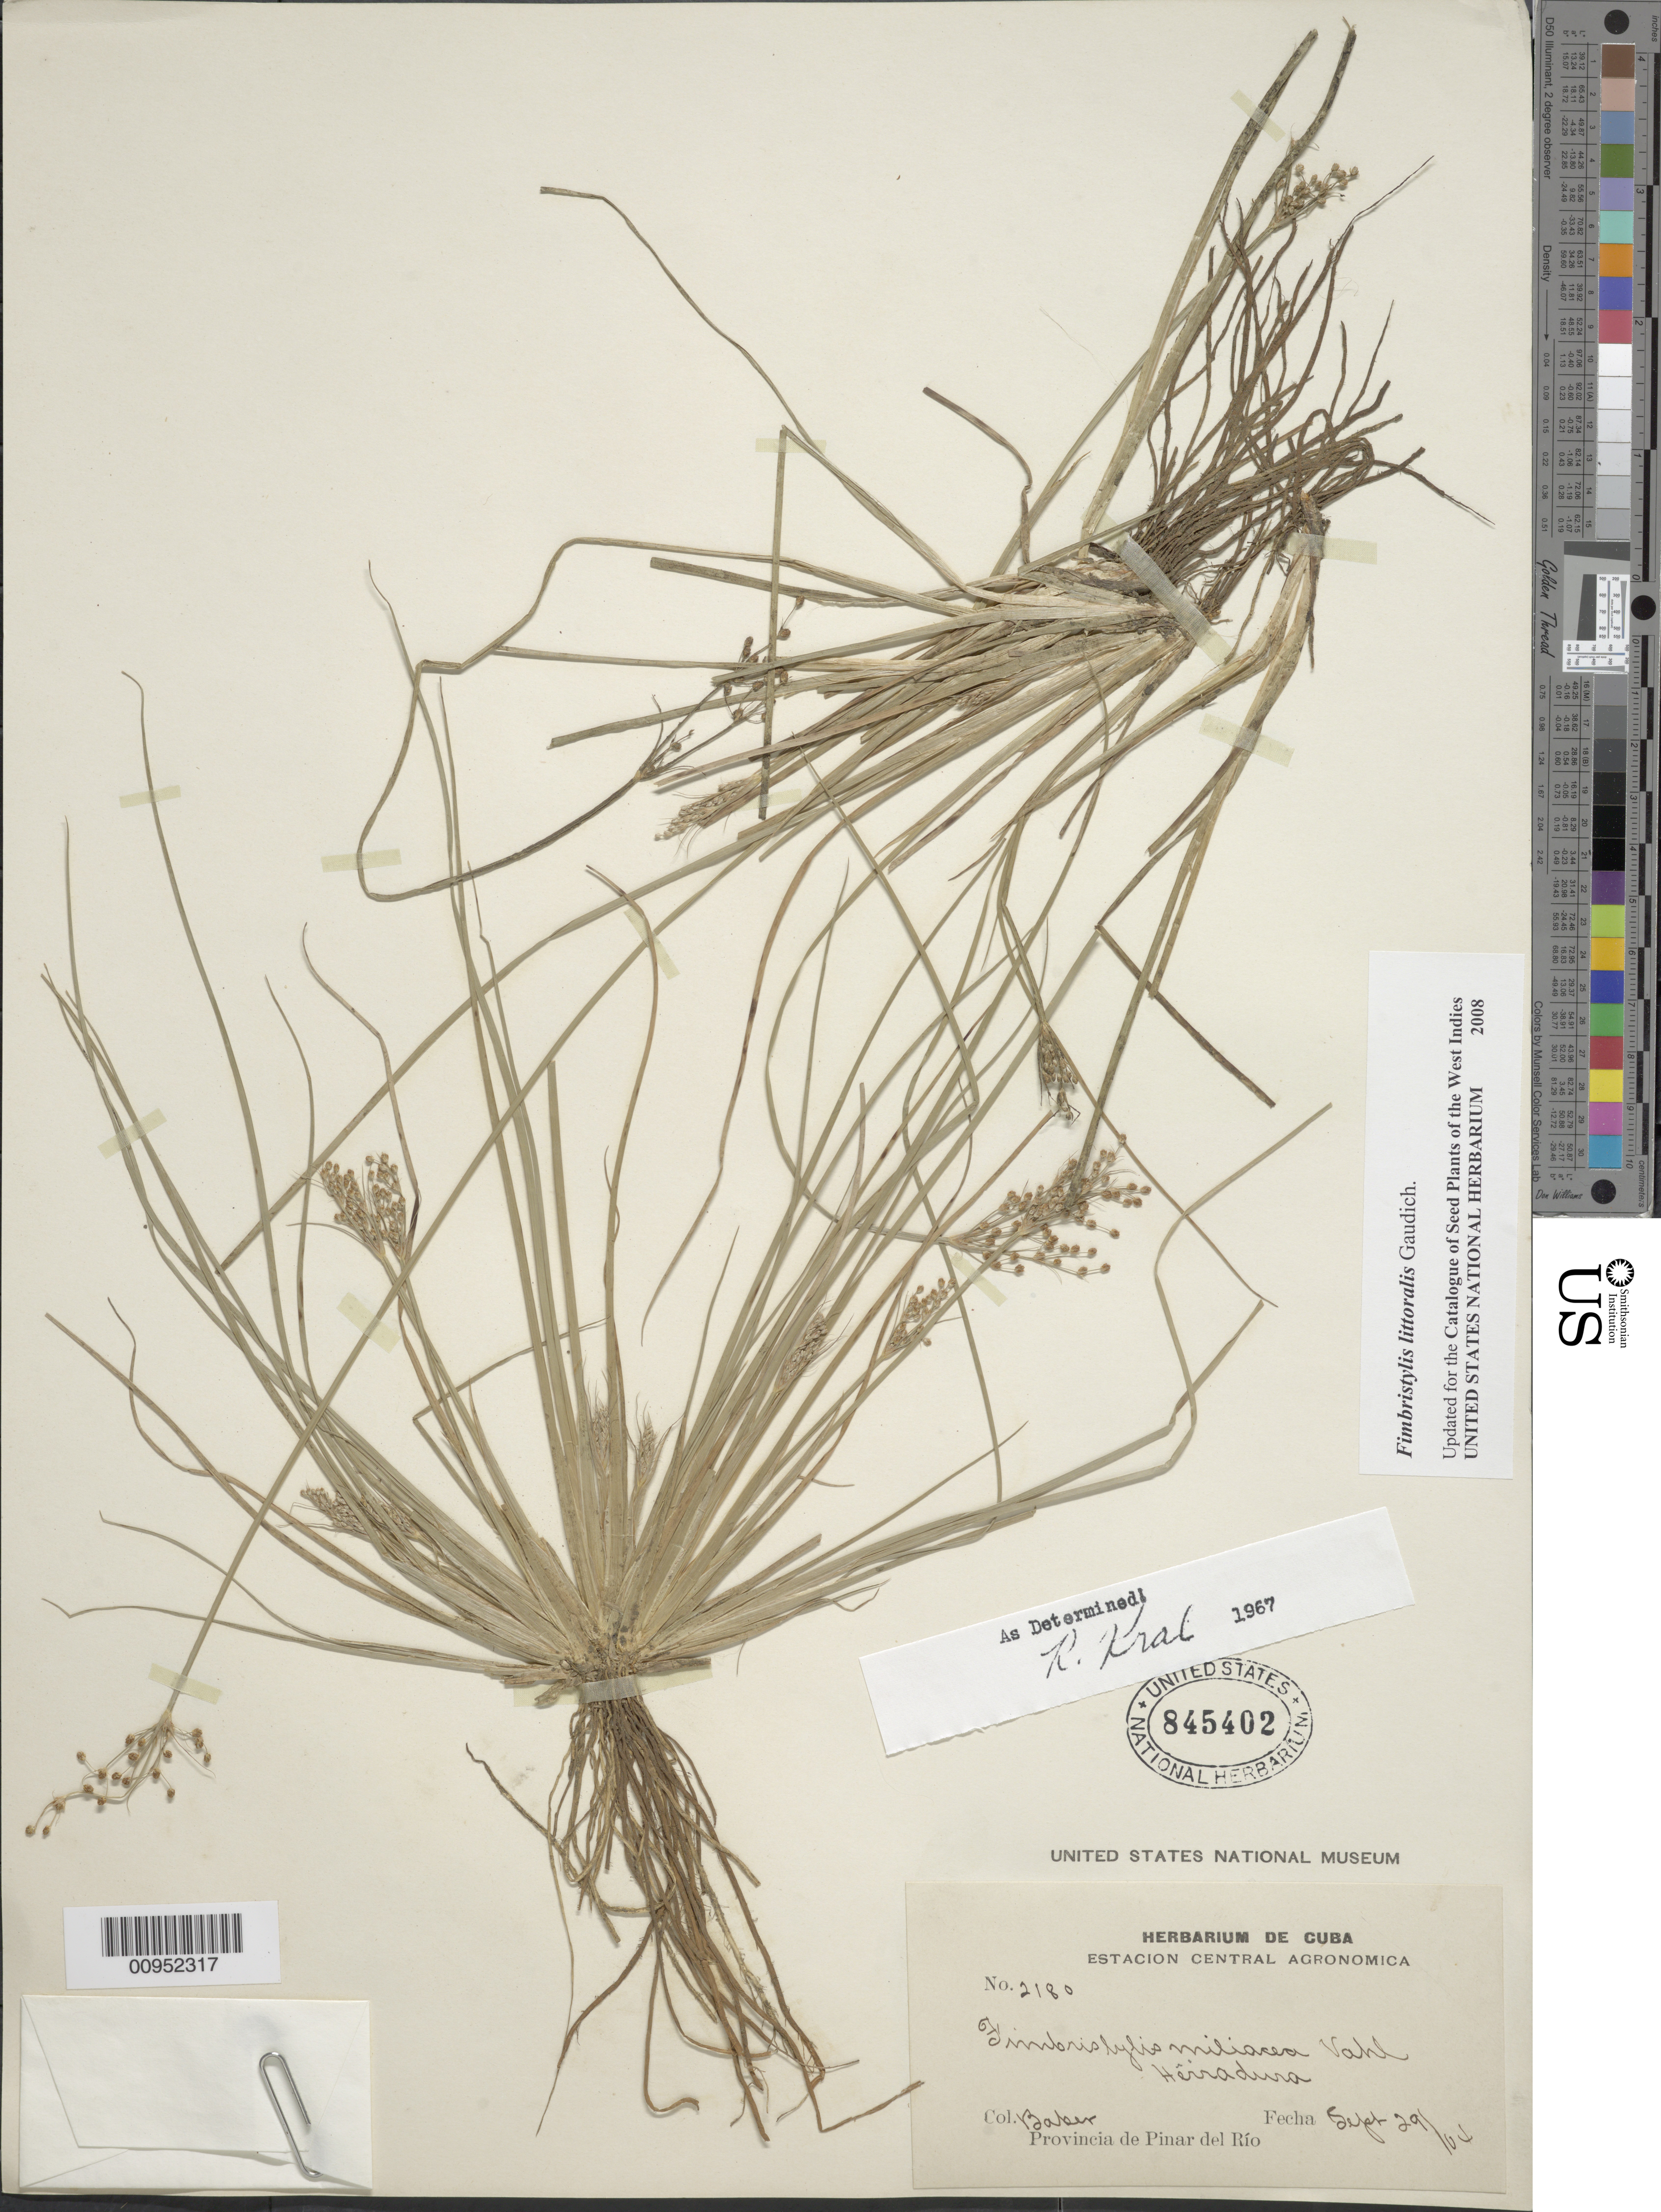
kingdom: Plantae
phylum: Tracheophyta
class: Liliopsida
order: Poales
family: Cyperaceae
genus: Fimbristylis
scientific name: Fimbristylis littoralis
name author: Gaudich.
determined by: Strong, M. T., (US), Smithsonian Institution - National Museum of Natural History (UNITED STATES)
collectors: C. F. Baker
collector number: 2180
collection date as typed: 29 Sep 1904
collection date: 1904-09-29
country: Cuba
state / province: Pinar del Río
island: Cuba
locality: Herradura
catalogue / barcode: US 845402